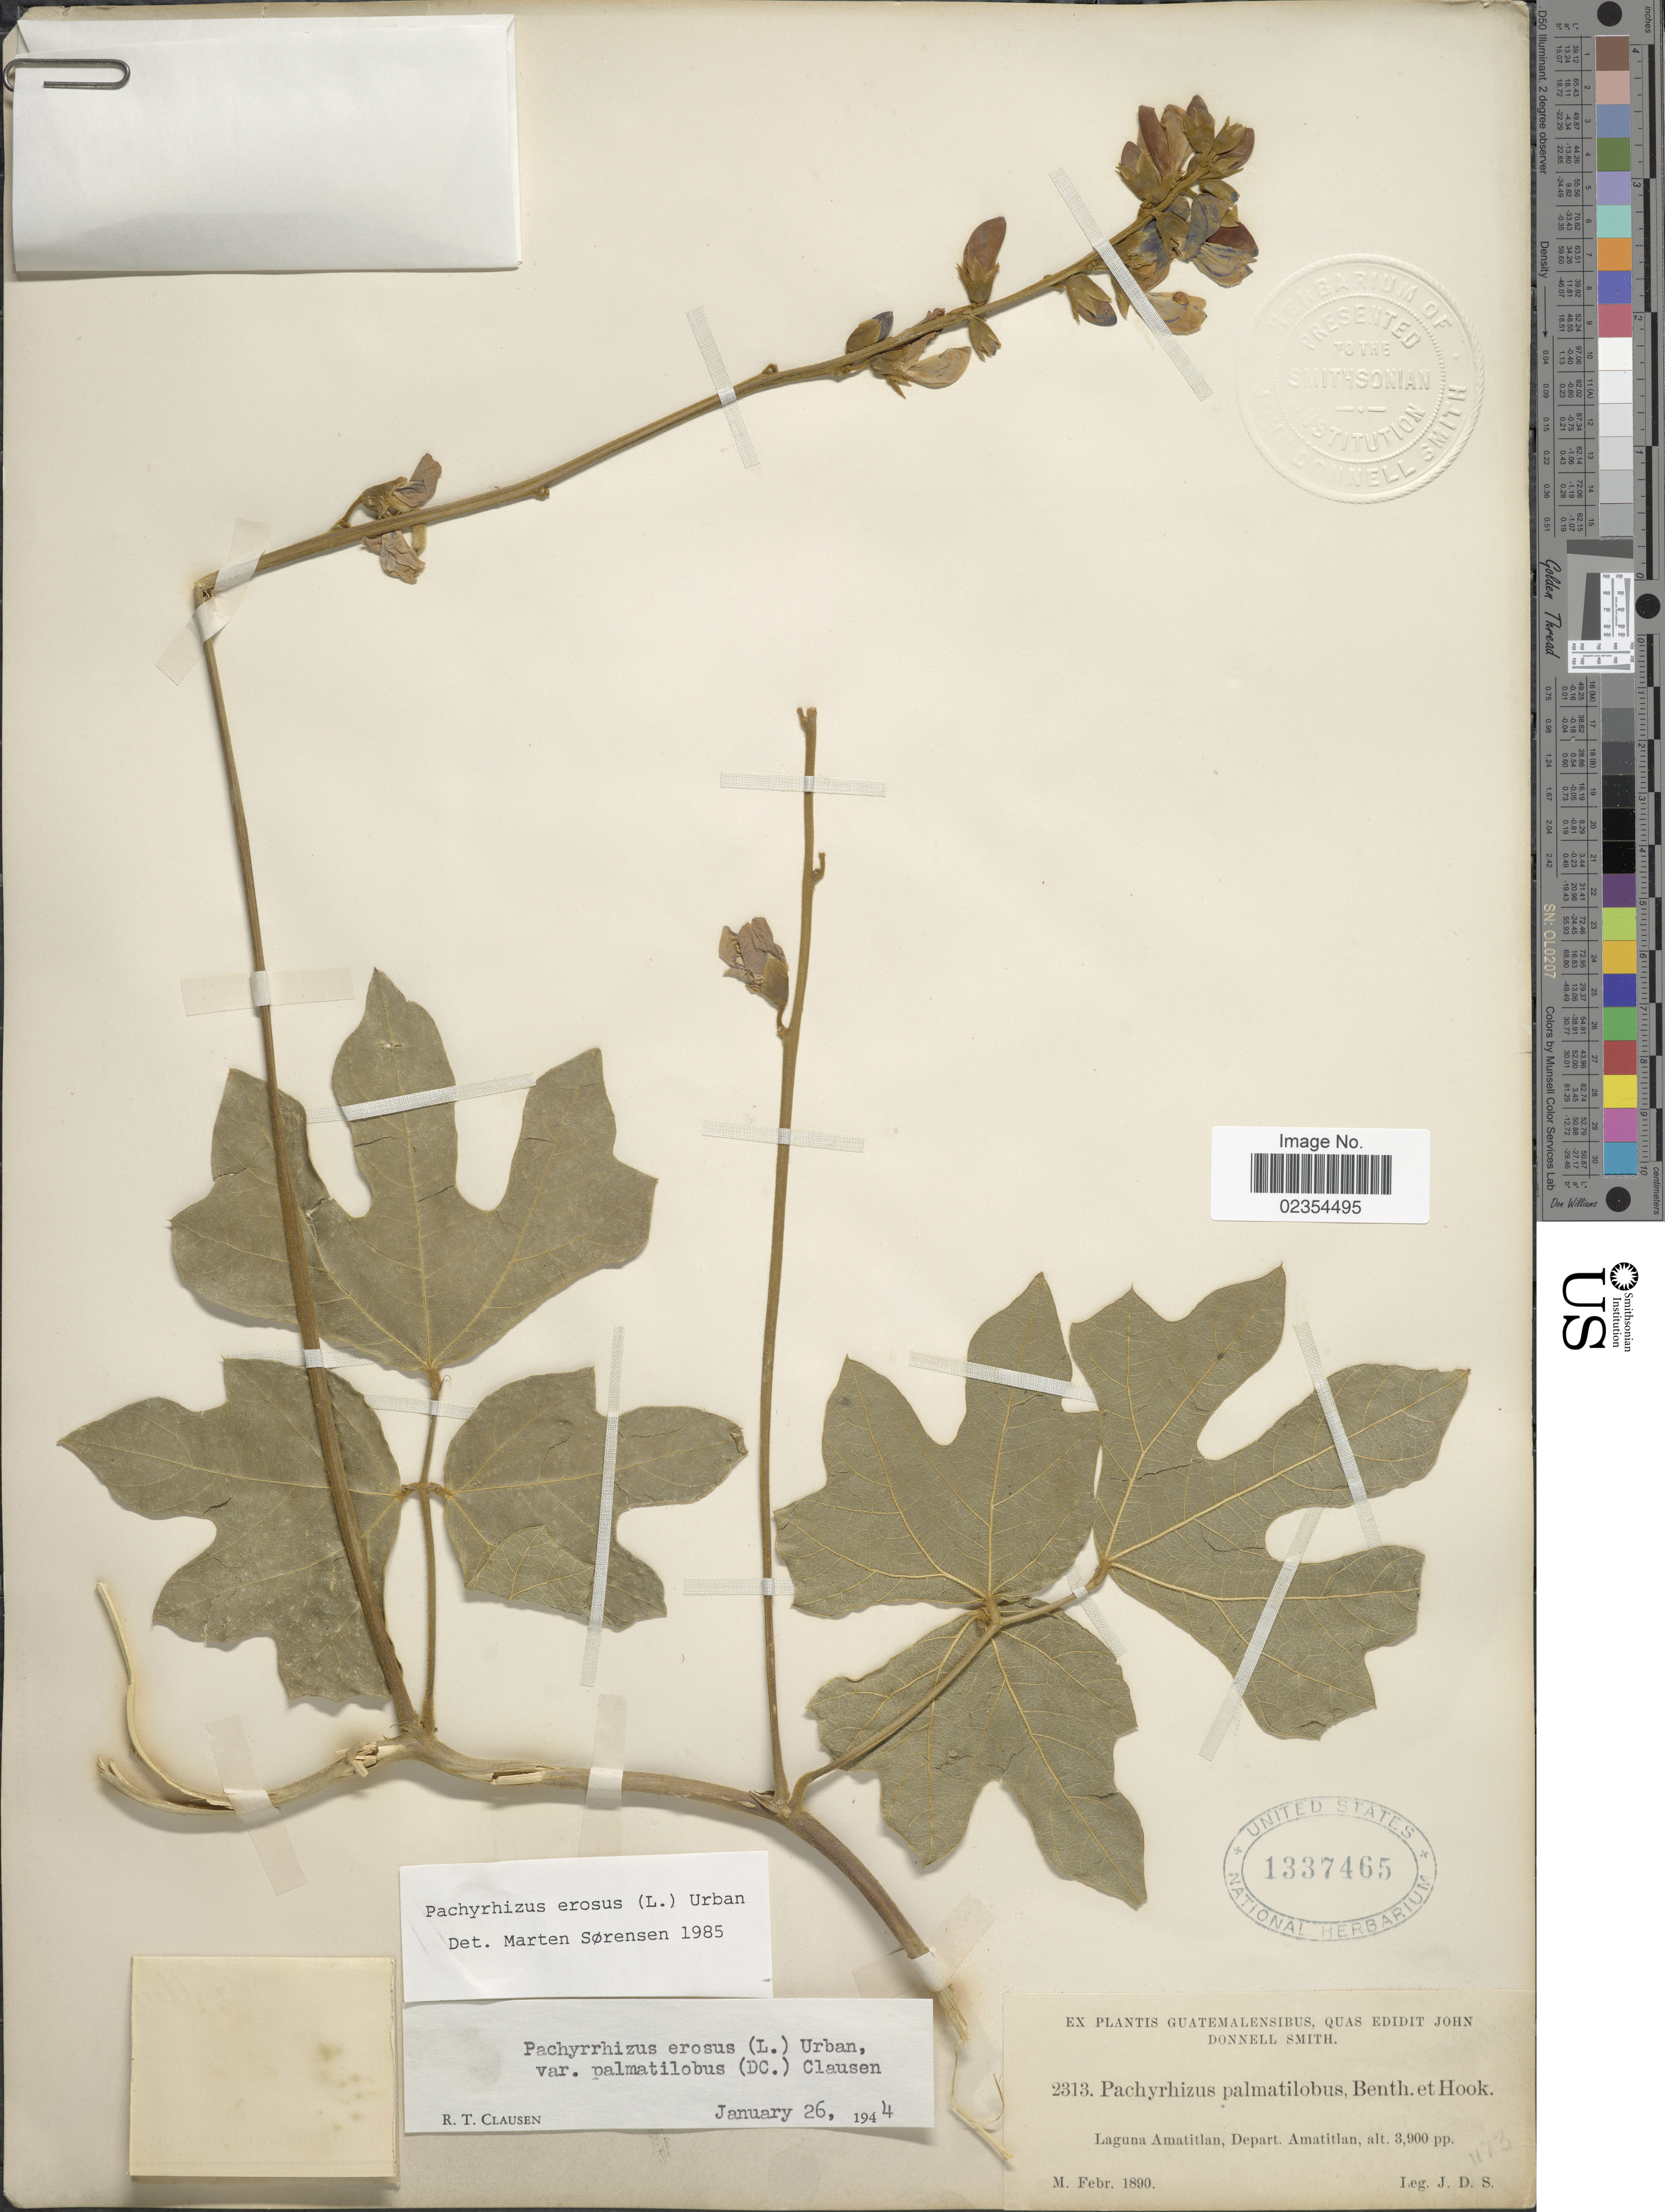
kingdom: Plantae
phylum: Tracheophyta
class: Magnoliopsida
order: Fabales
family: Fabaceae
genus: Pachyrhizus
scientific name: Pachyrhizus erosus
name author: (L.) Urb.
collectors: J. Donnell Smith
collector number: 2313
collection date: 1890-02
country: Guatemala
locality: Guatemalensibus, Laguna Amatitlan, Depart. Amatitlan.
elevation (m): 1189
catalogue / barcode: US 1337465